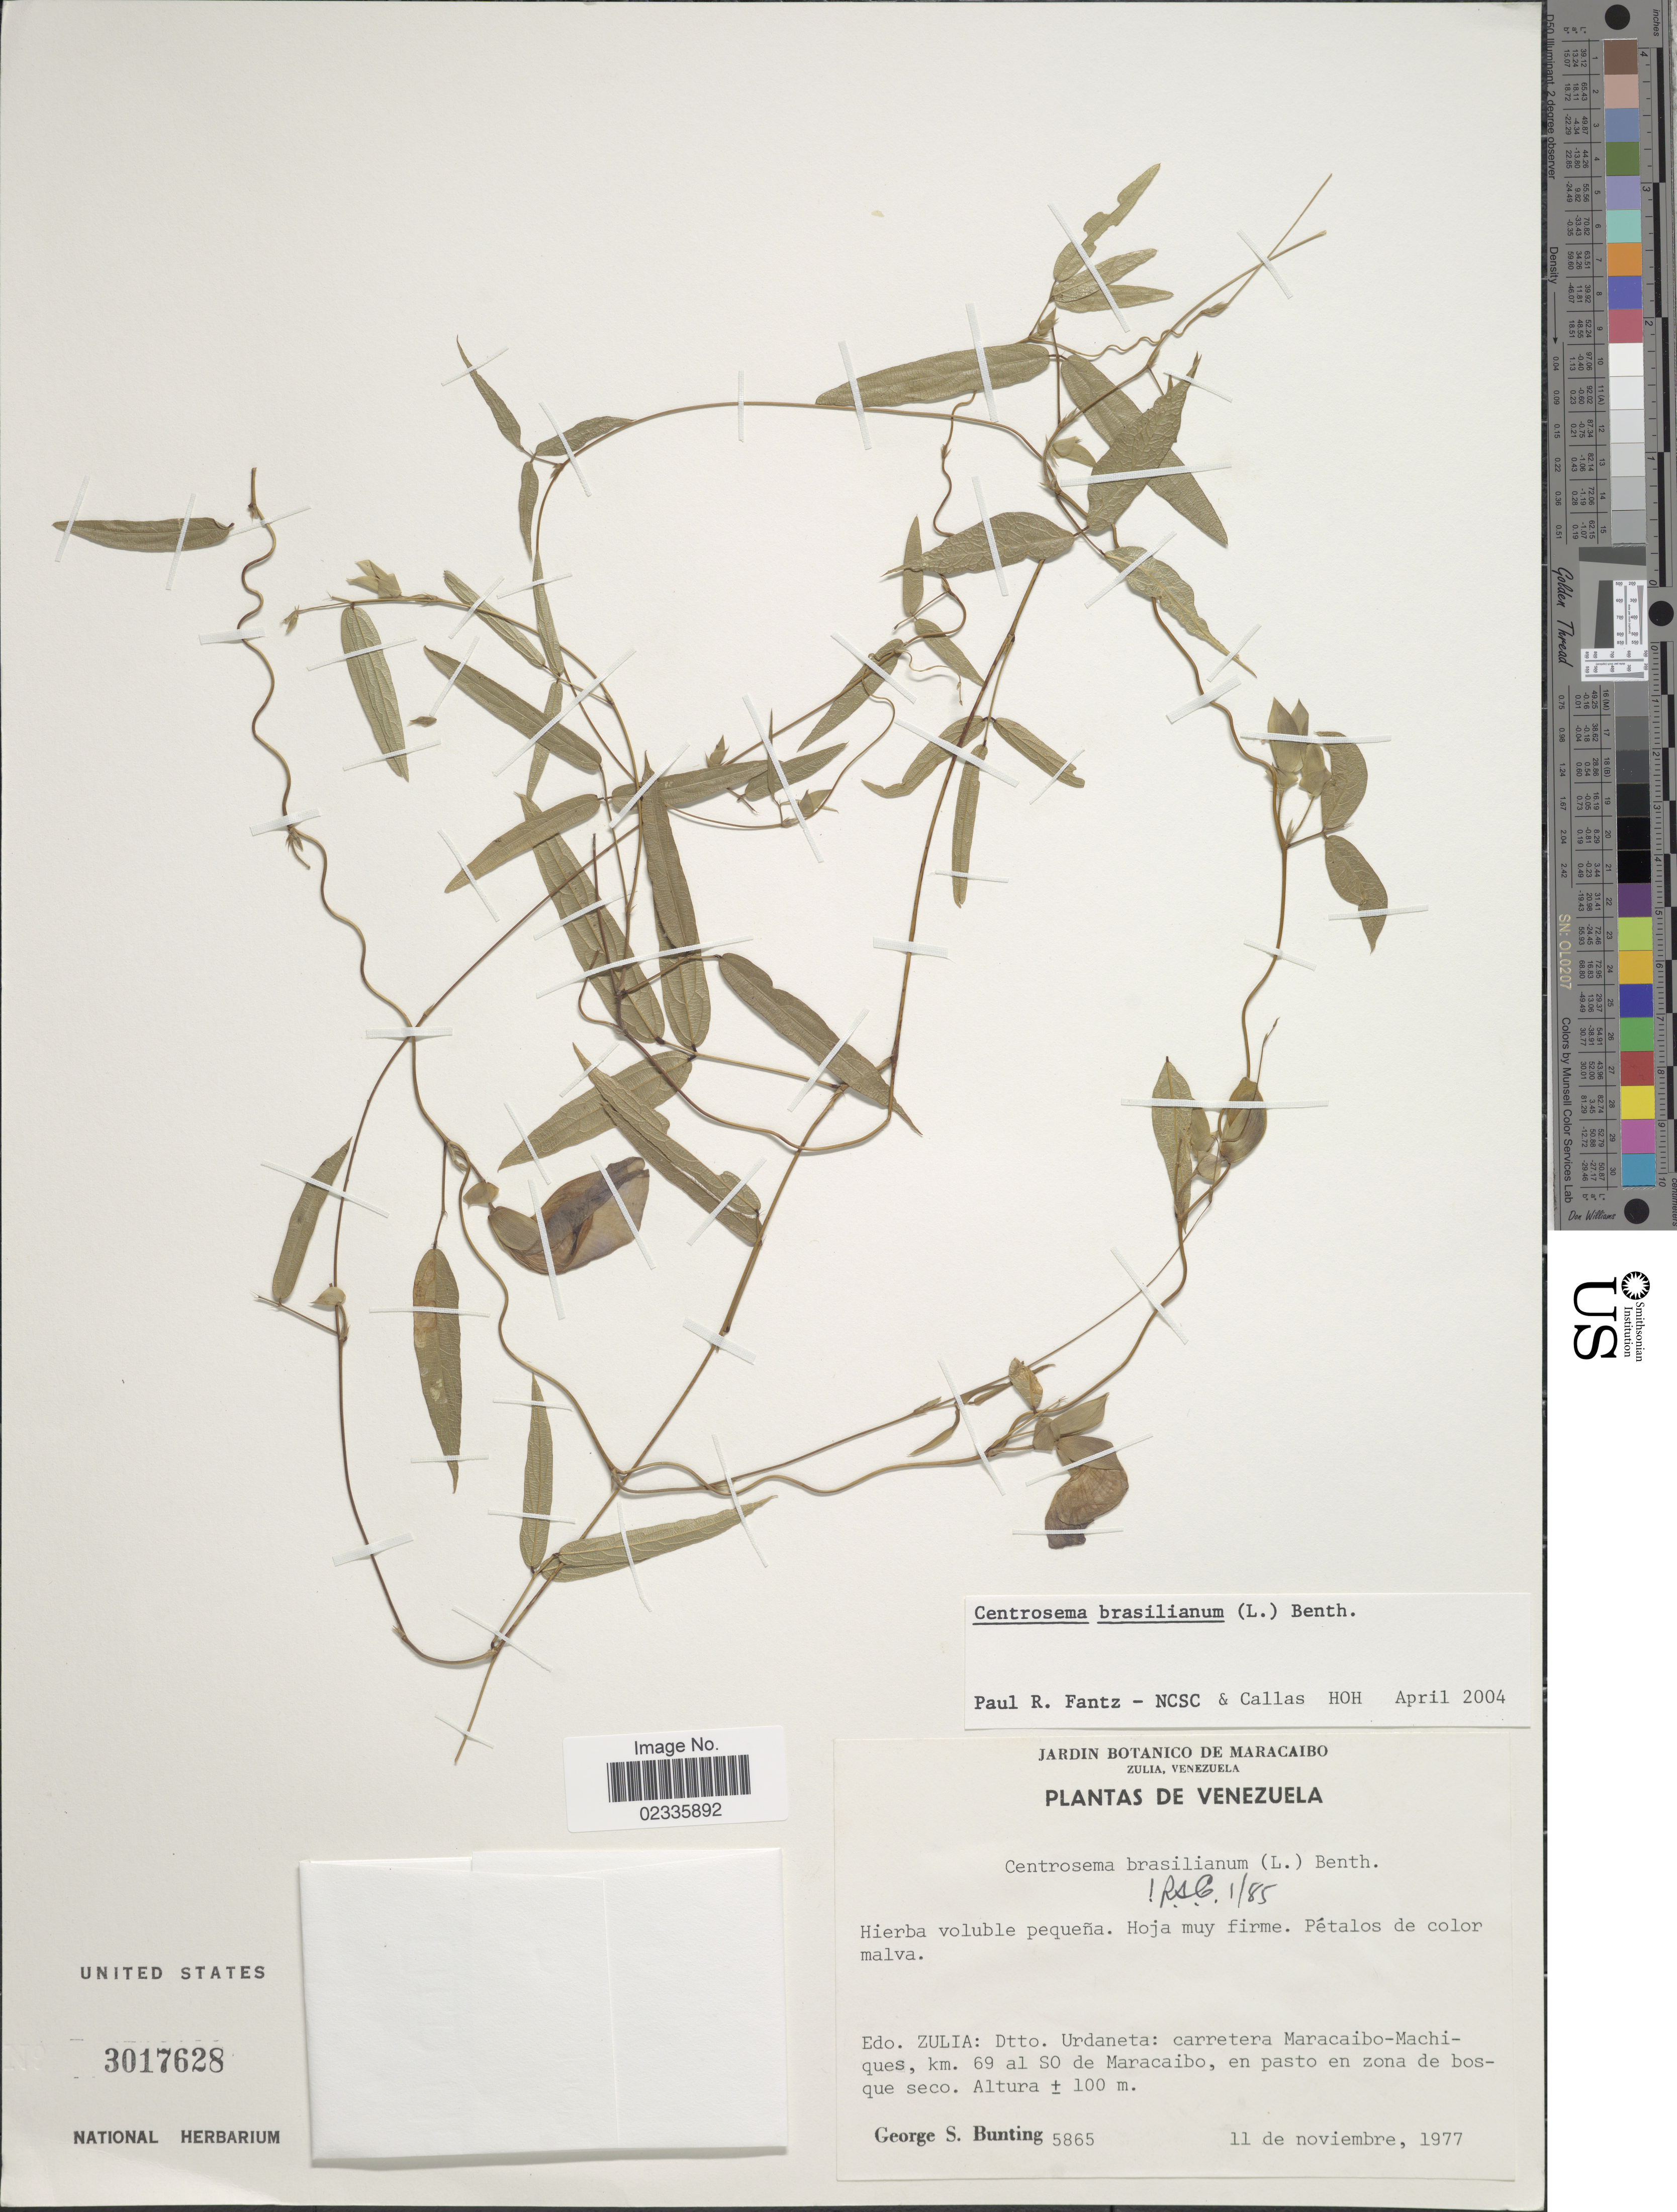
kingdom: Plantae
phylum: Tracheophyta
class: Magnoliopsida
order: Fabales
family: Fabaceae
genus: Centrosema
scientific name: Centrosema brasilianum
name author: (L.) Benth.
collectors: G. S. Bunting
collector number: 5865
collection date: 1977-11-11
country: Venezuela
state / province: Zulia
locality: Dtto. Urdaneta: carretera Maracaibo-Machiques, km. 69 al SO de Maracaibo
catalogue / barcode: US 3017628